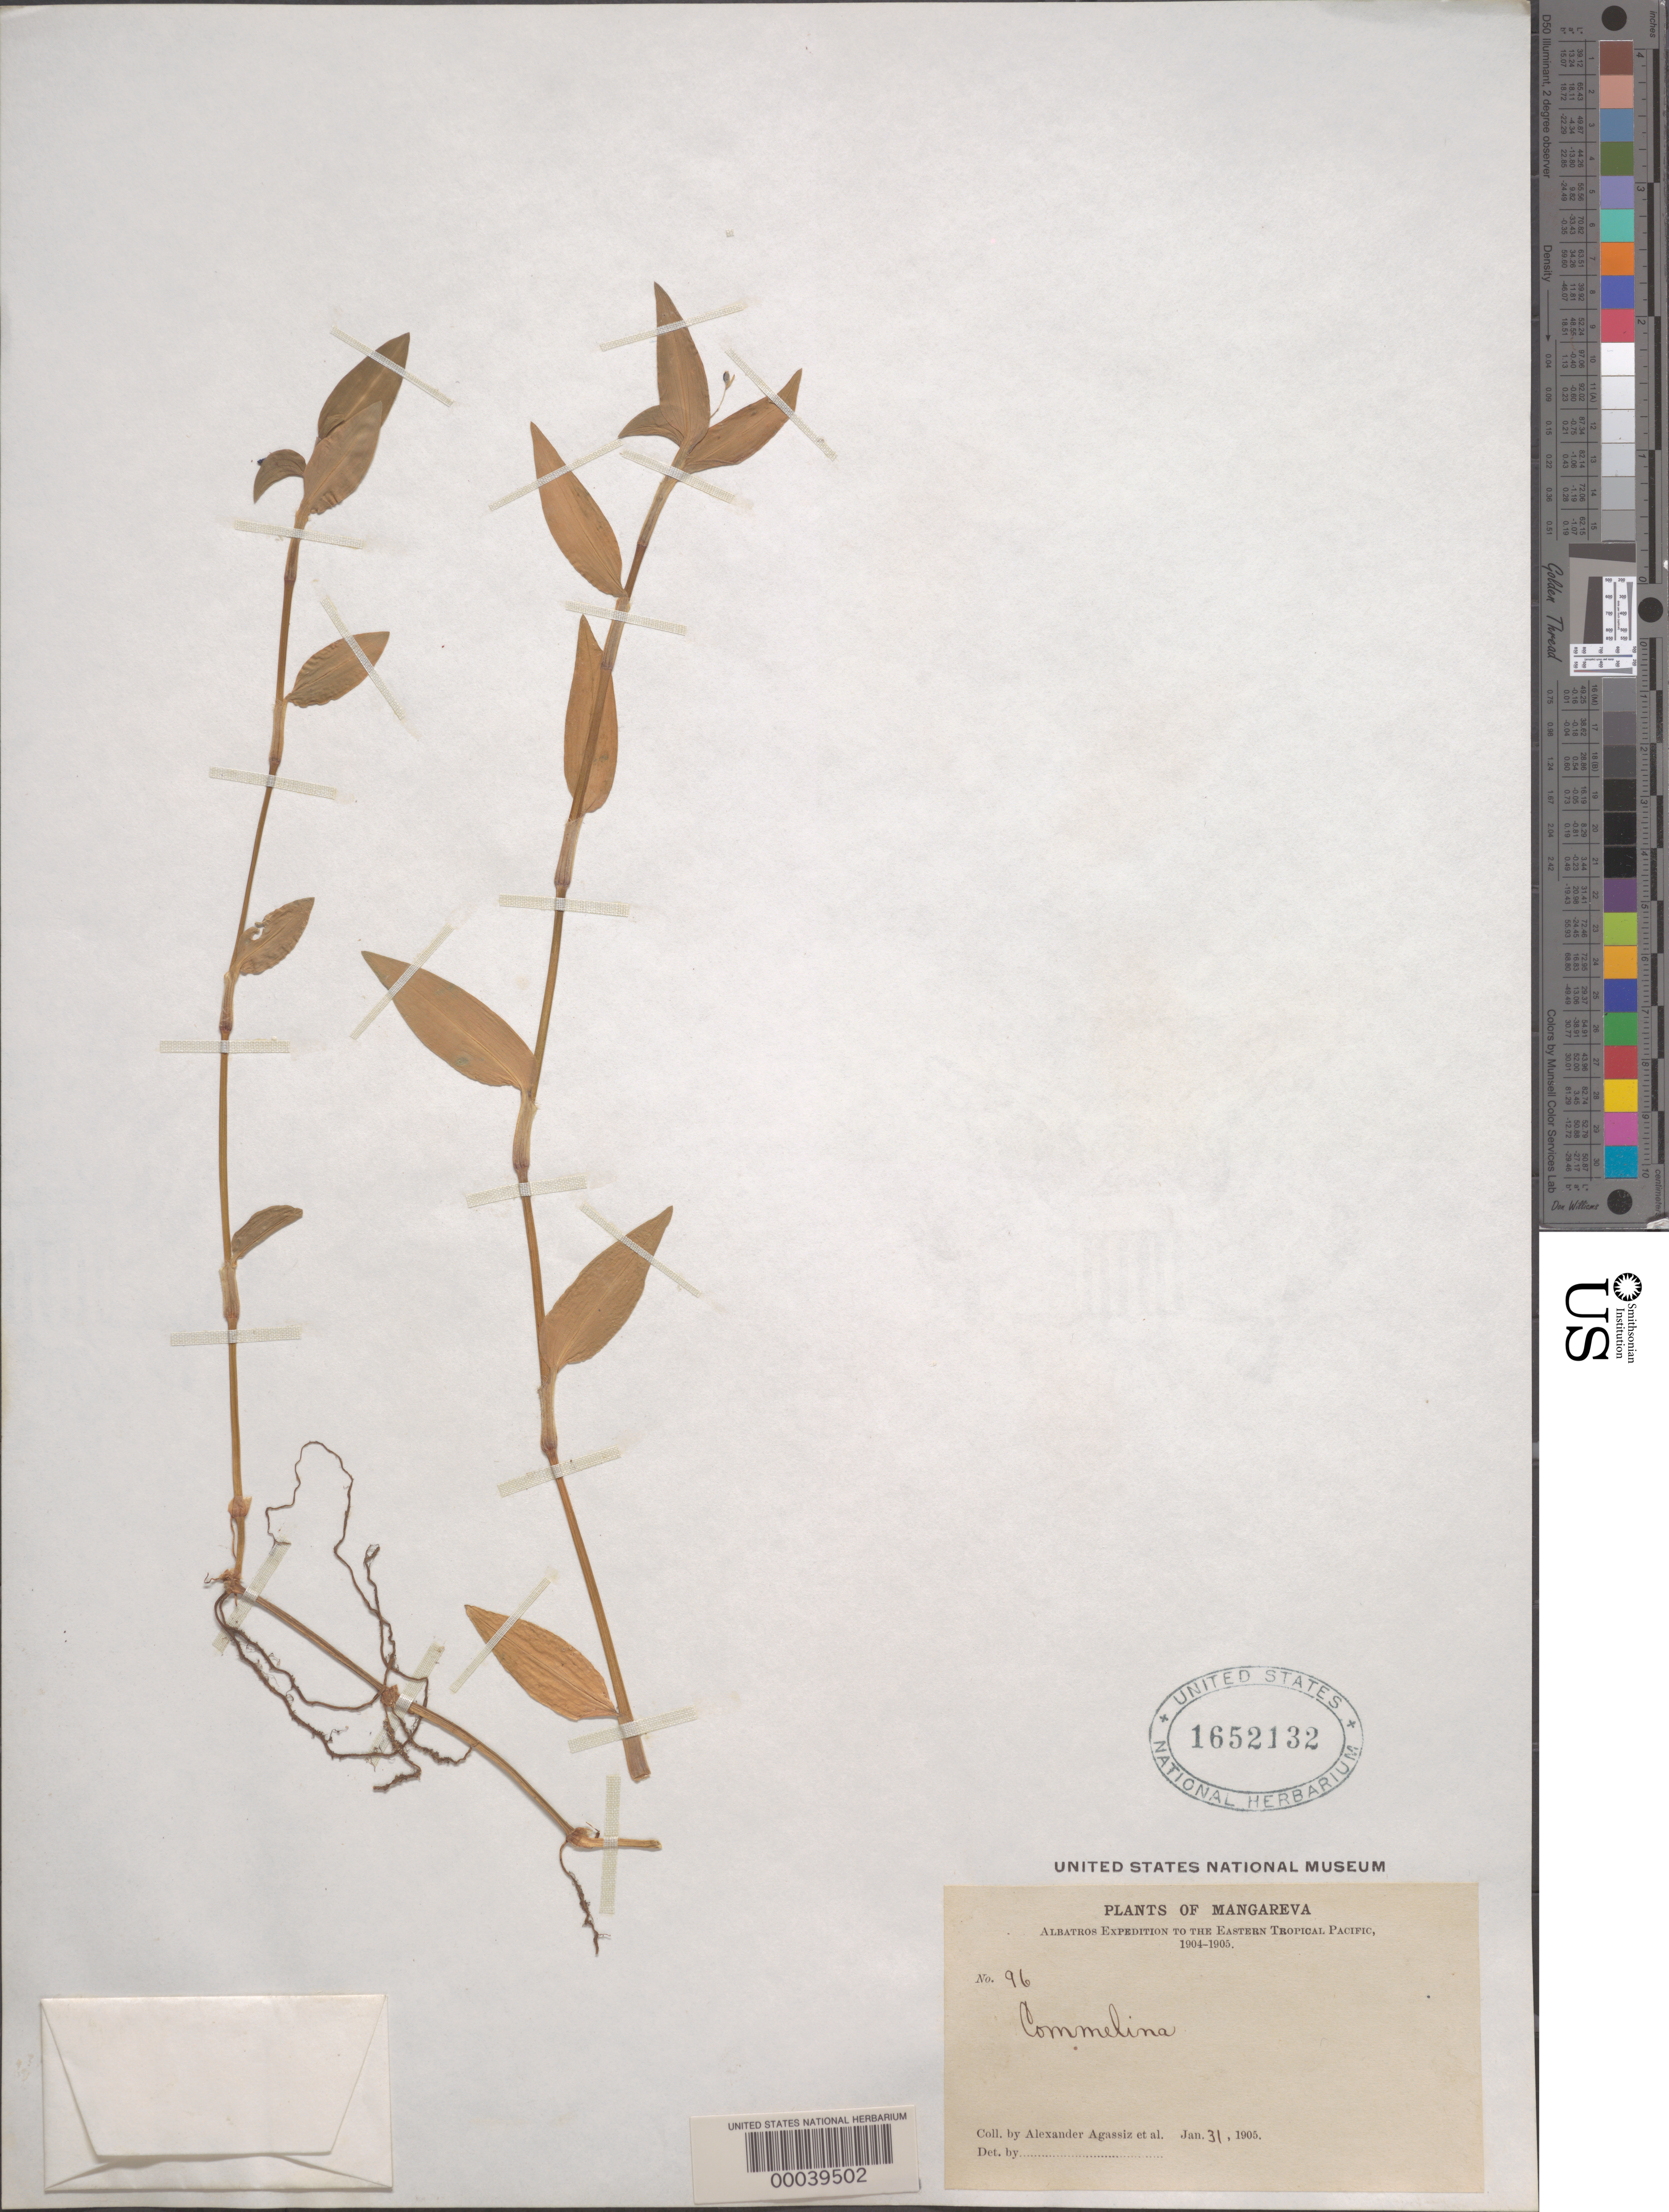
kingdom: Plantae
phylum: Tracheophyta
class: Liliopsida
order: Commelinales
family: Commelinaceae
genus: Commelina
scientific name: Commelina diffusa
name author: Burm. f.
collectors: L. Agassiz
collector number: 96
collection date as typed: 31 Jan 1905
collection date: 1905-01-31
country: French Polynesia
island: Mangareva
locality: Mangareva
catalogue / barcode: US 1652132